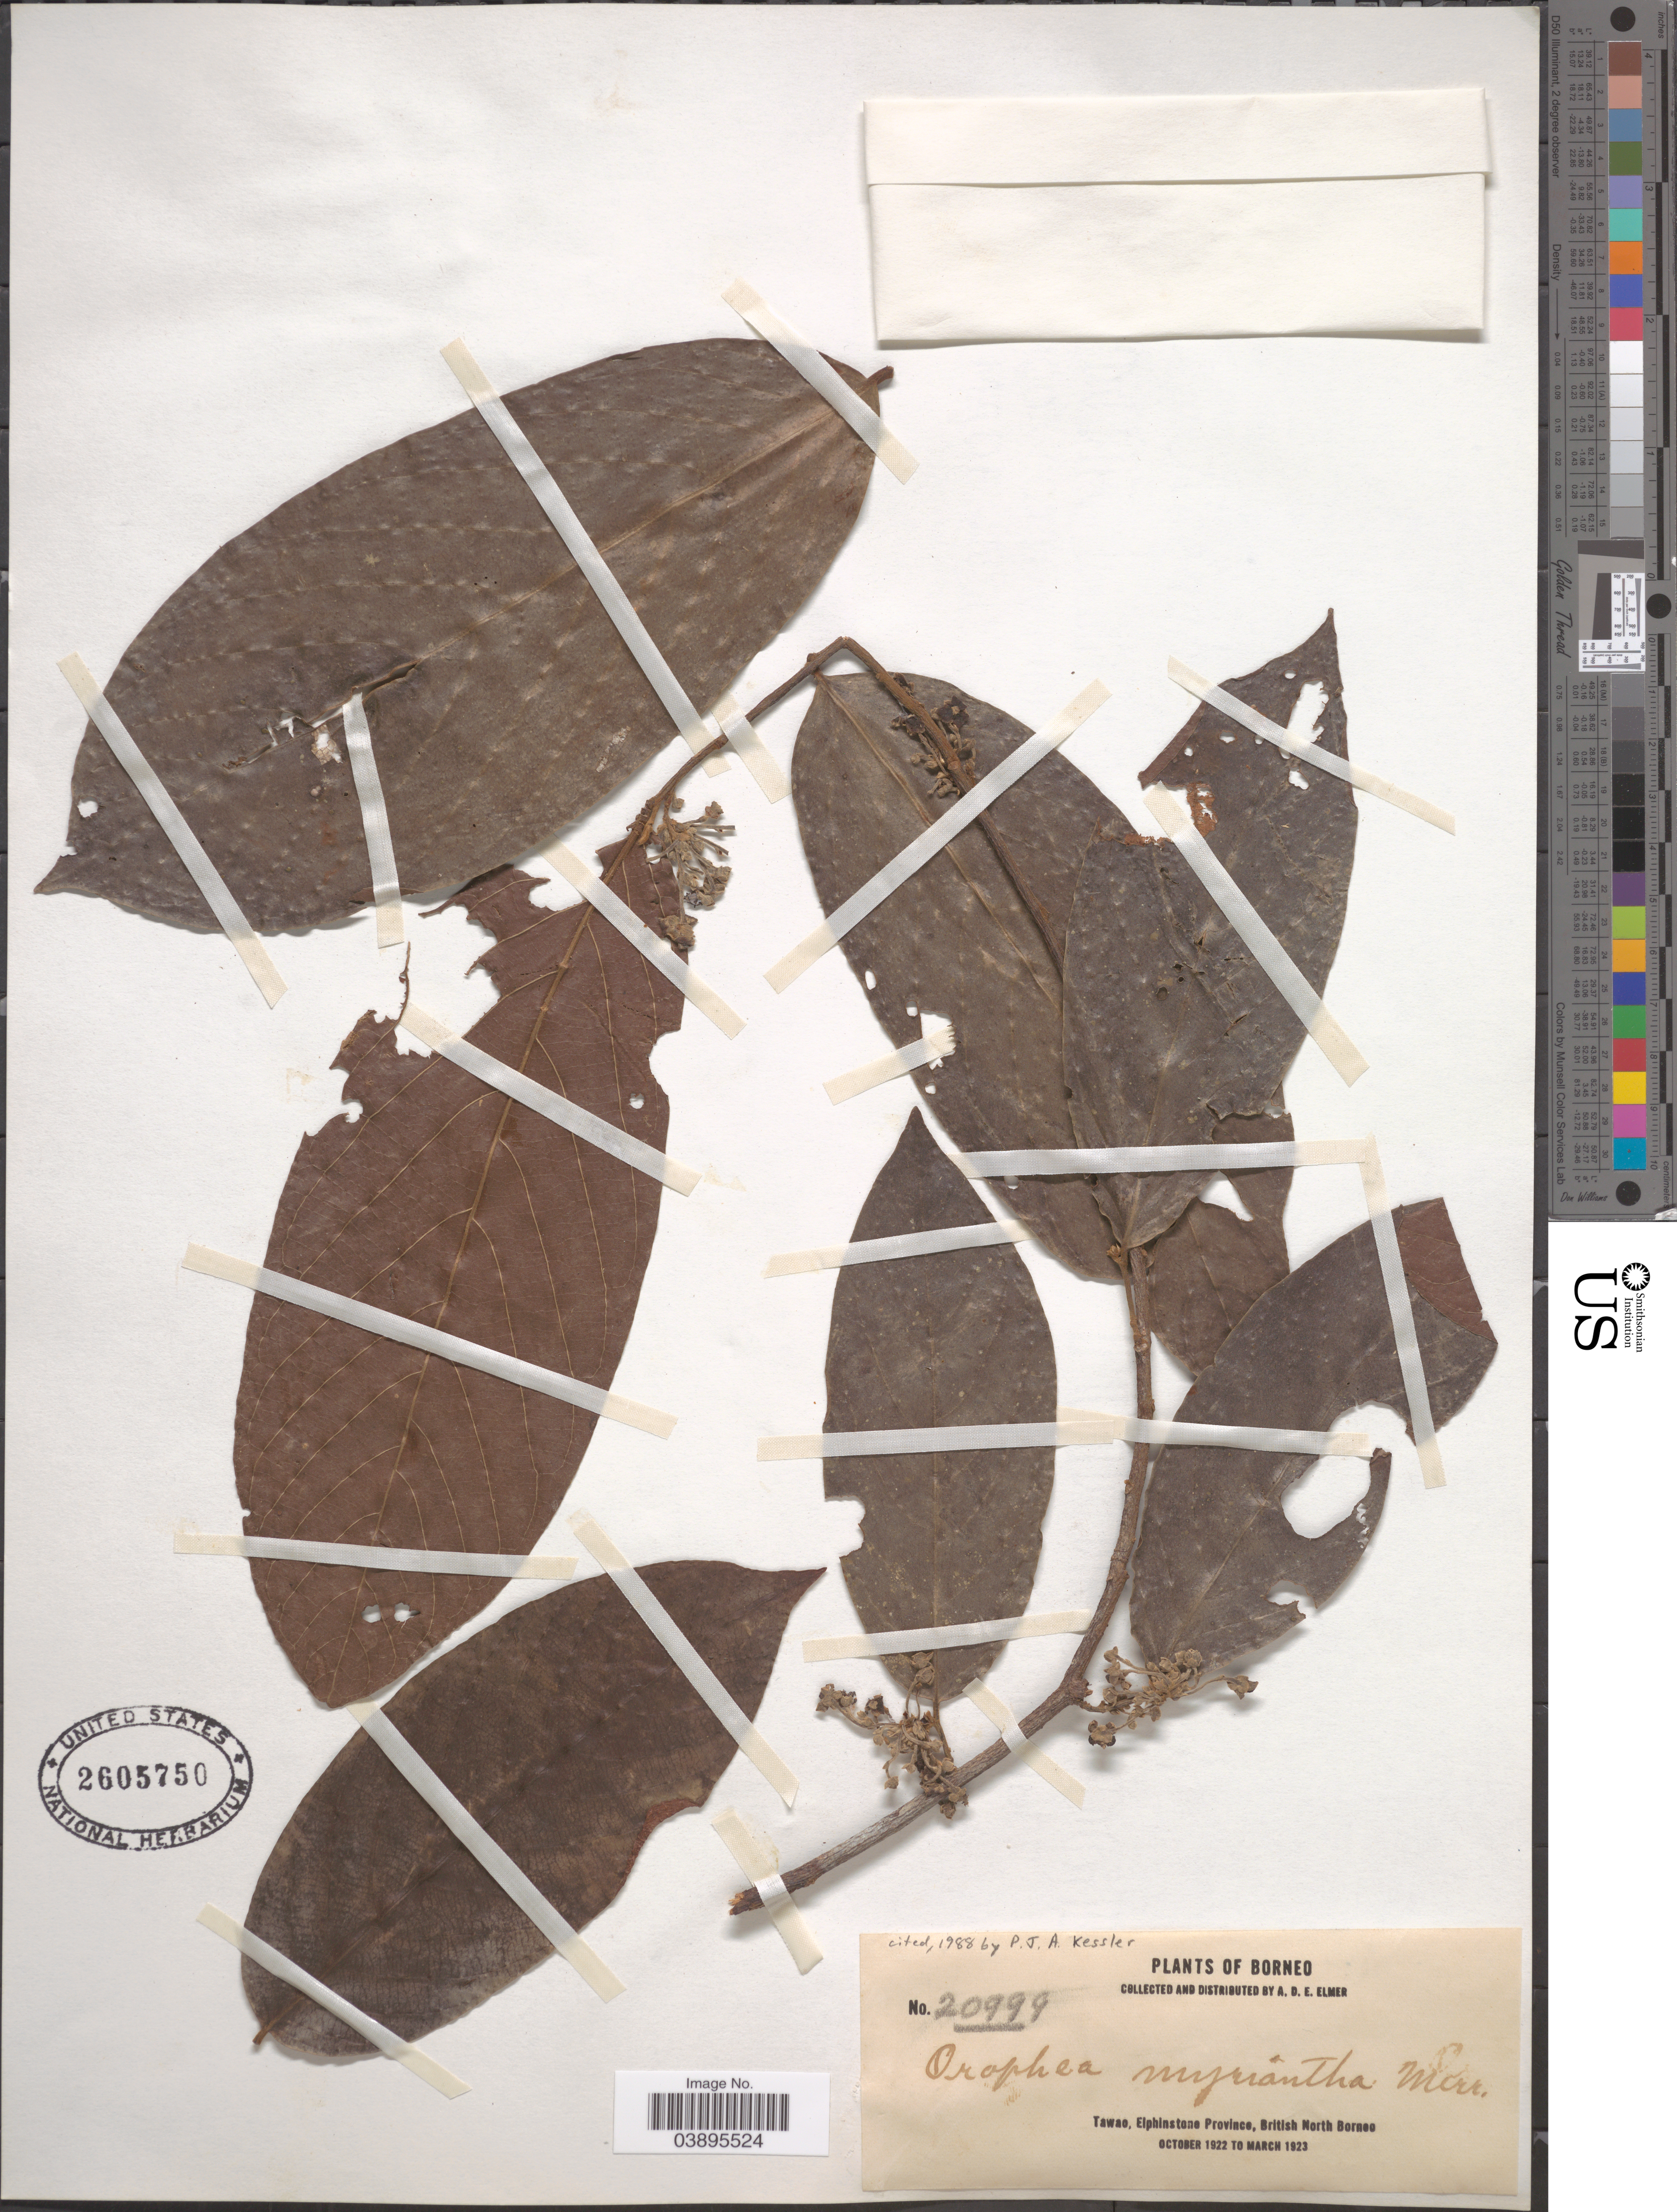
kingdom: Plantae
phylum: Tracheophyta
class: Magnoliopsida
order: Magnoliales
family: Annonaceae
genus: Orophea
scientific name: Orophea myriantha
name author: Merr.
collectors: A. D. E. Elmer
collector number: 20999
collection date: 1922-10/1923-03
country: Malaysia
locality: Borneo. Tawao, Elphinstone Province, British North Borneo.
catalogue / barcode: US 2605750